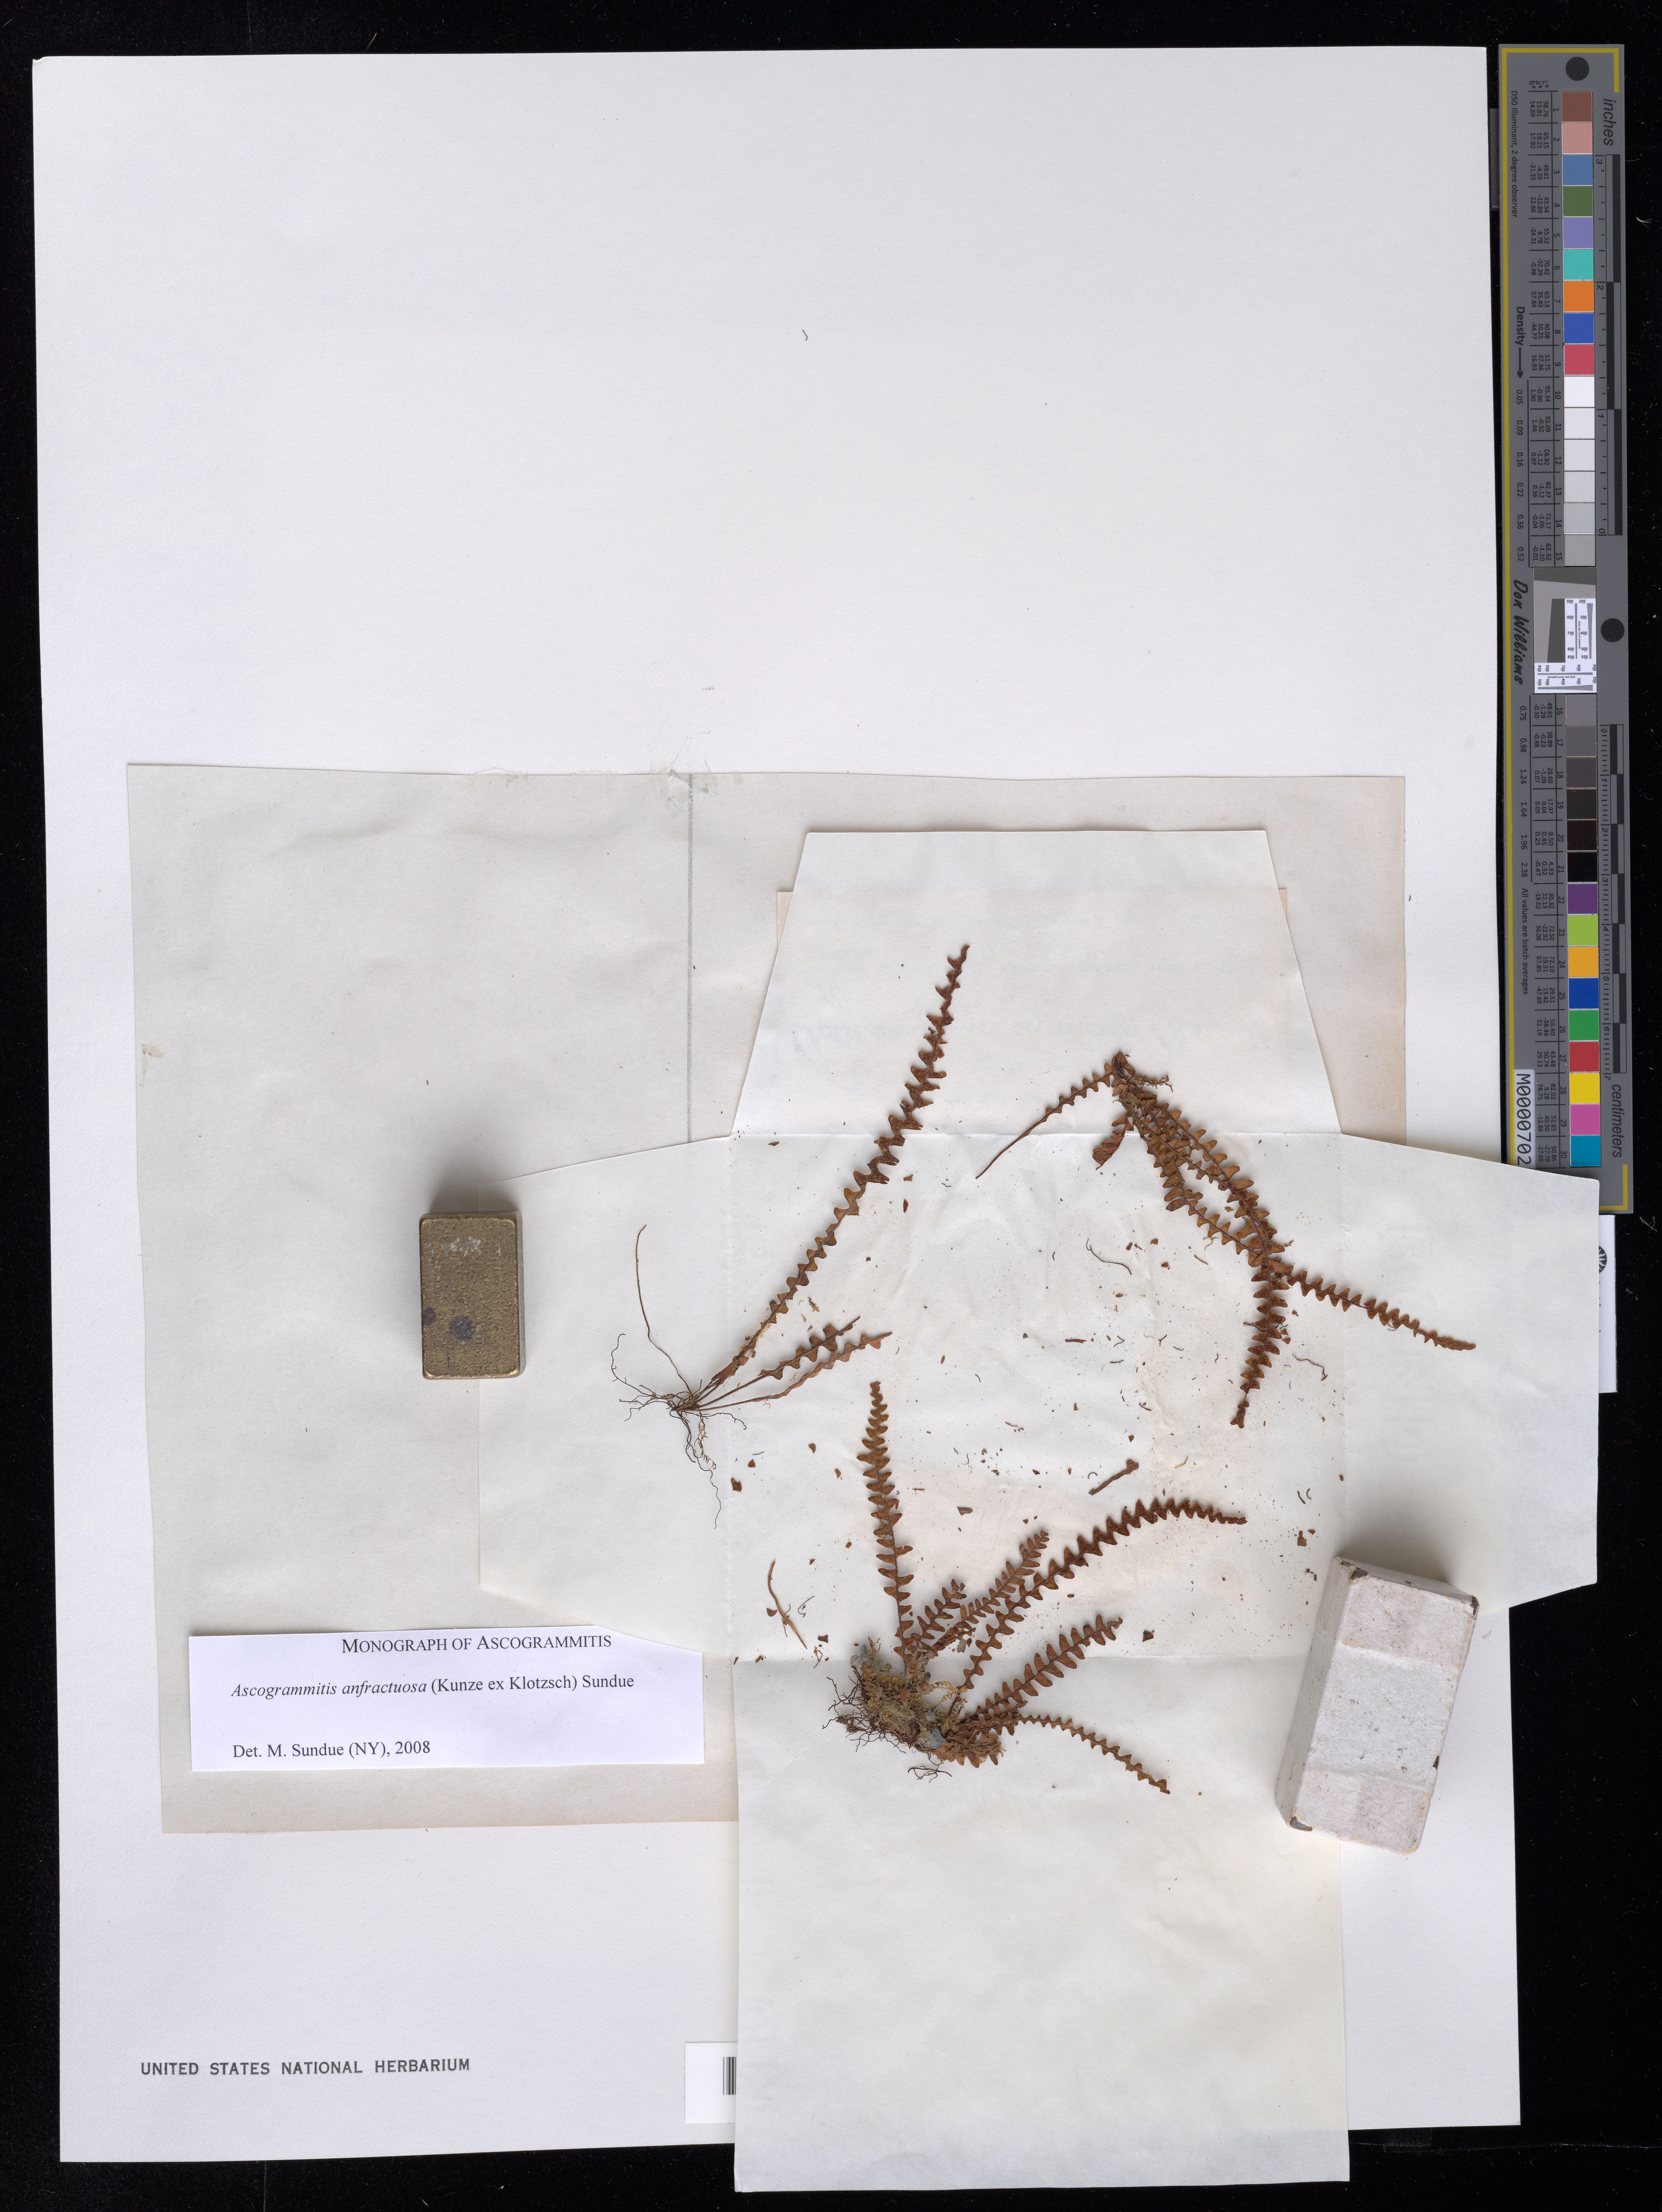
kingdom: Plantae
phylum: Tracheophyta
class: Polypodiopsida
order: Polypodiales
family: Polypodiaceae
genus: Ascogrammitis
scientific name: Ascogrammitis anfractuosa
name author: (Kunze ex Klotzsch) Sundue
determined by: Sundue, Michael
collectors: L. Cornman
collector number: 1042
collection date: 1918-02-22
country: Panama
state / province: Chiriqui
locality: Vicinity of El Boquete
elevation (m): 1000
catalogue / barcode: US 1082908